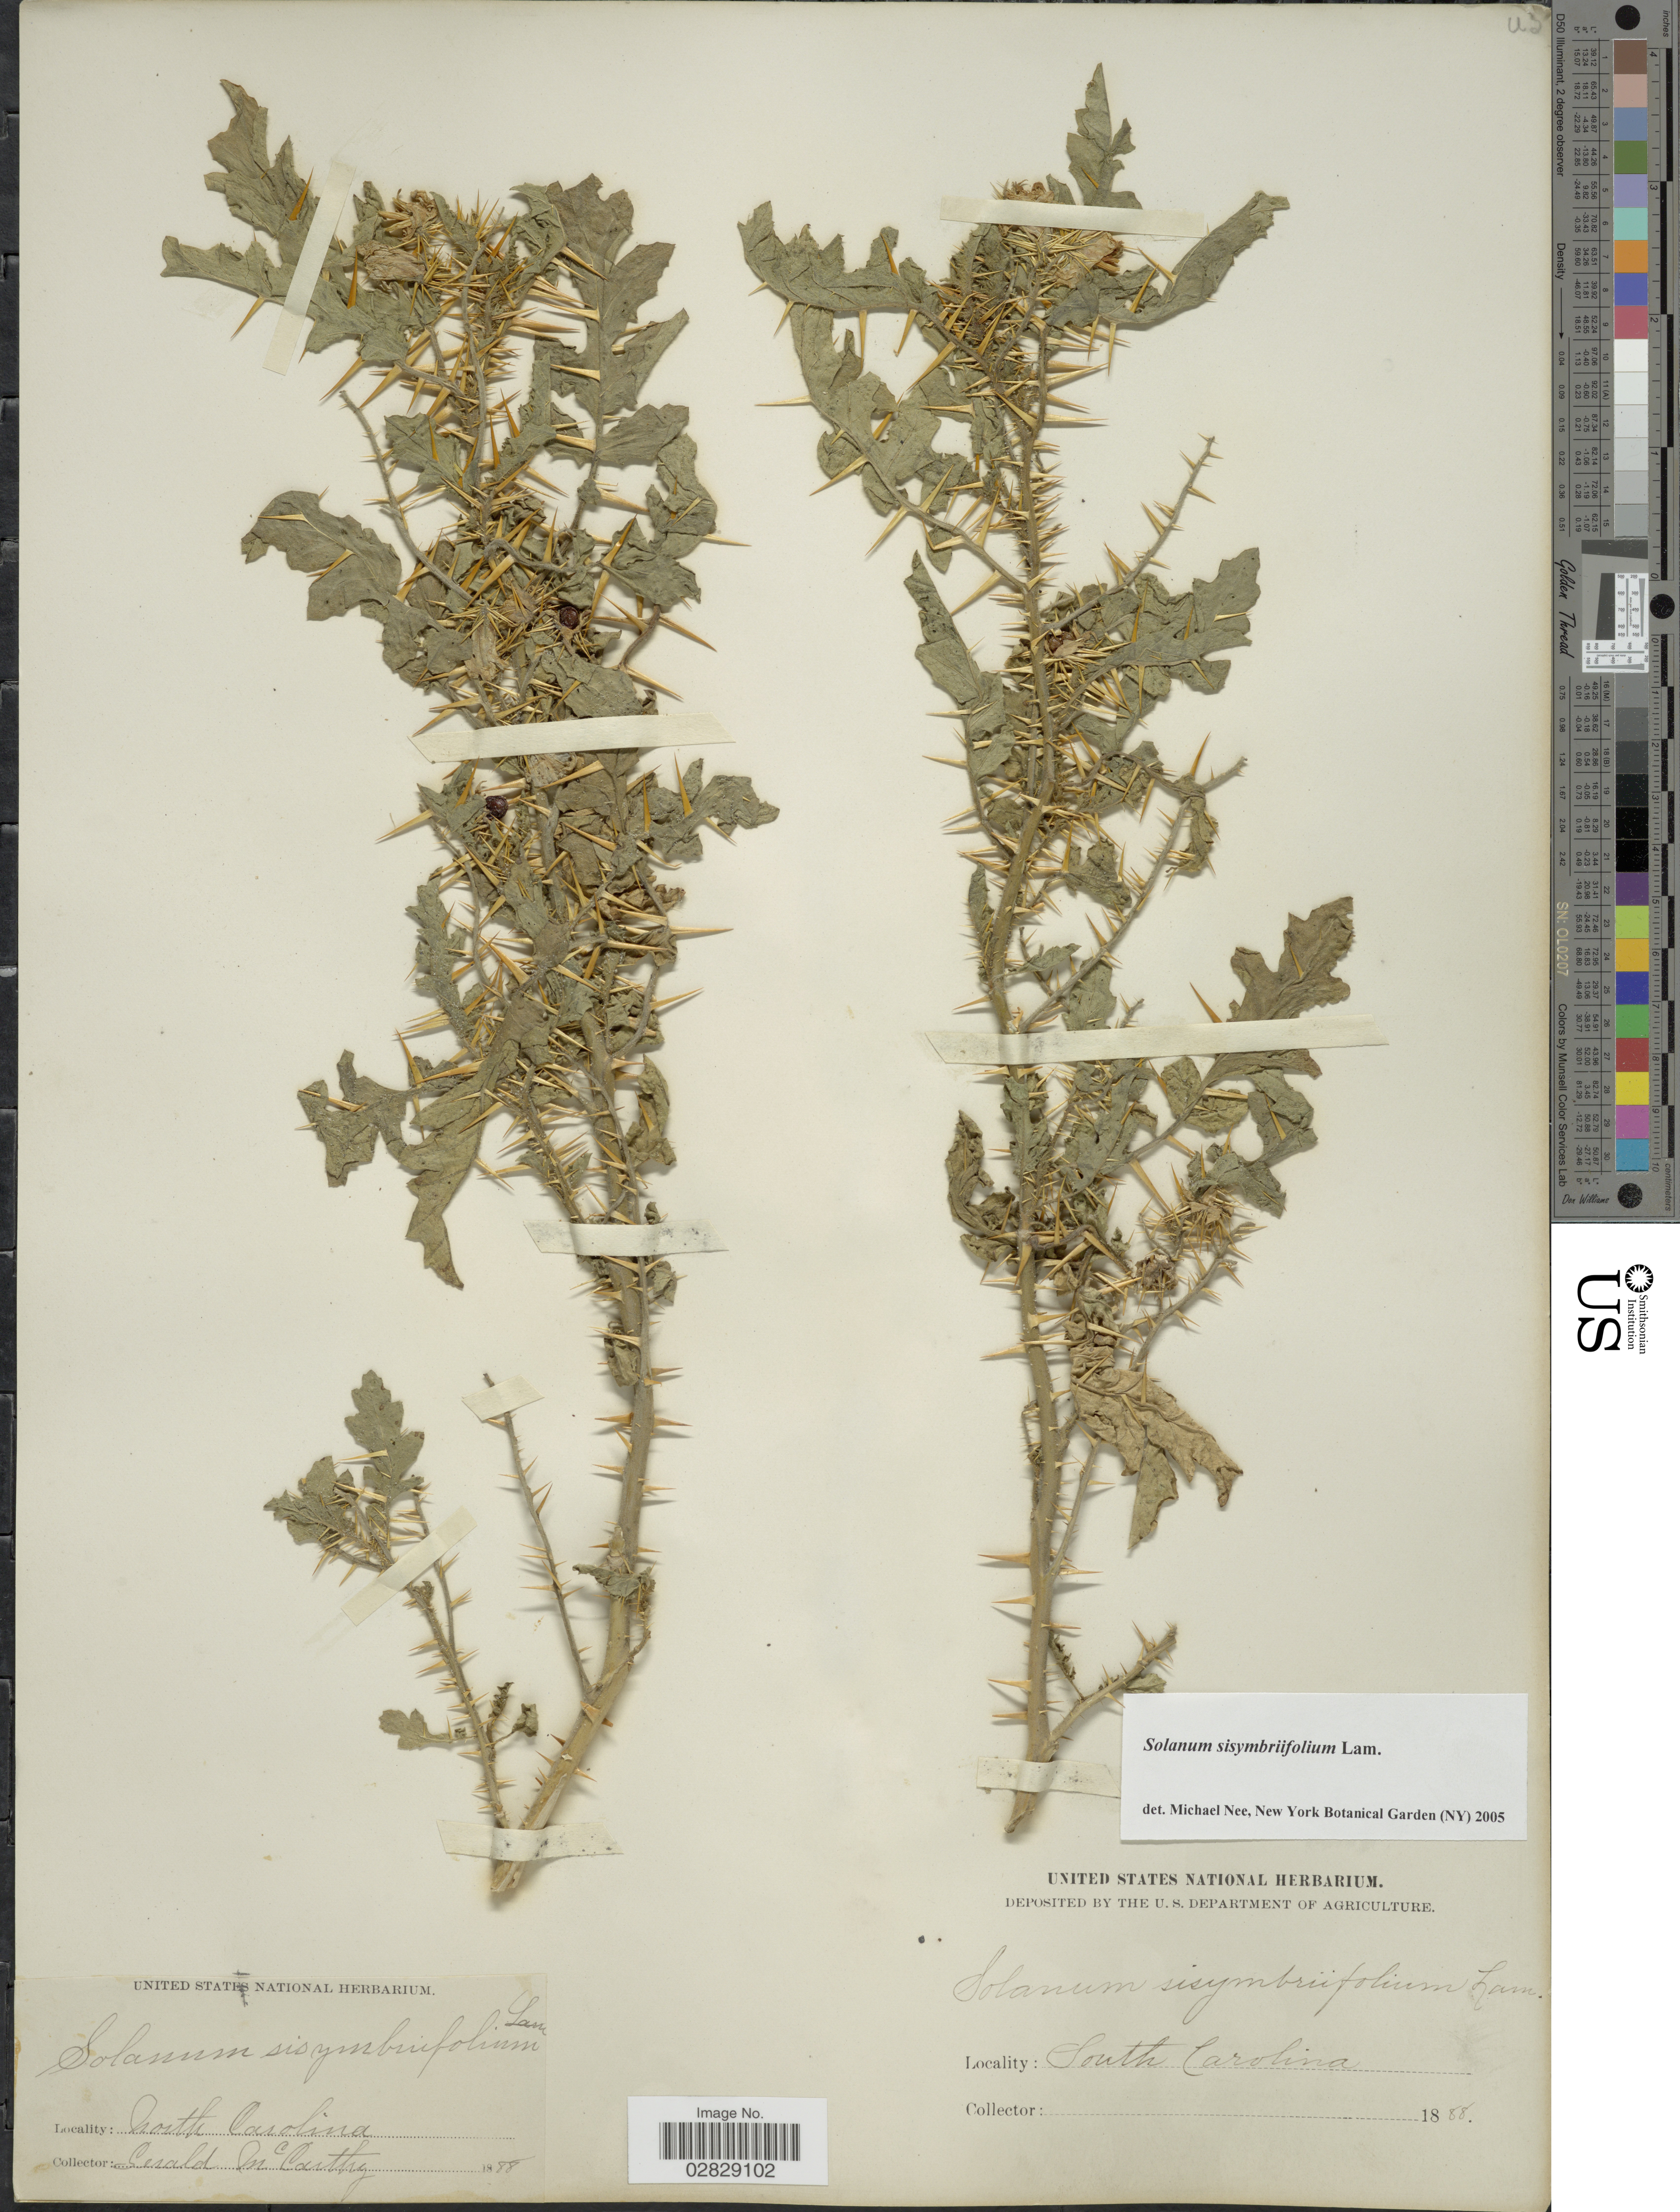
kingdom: Plantae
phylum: Tracheophyta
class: Magnoliopsida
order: Solanales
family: Solanaceae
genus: Solanum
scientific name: Solanum sisymbrifolium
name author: Lam.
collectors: G. McCarthy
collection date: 1888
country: United States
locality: North Carolina. South Carolina.